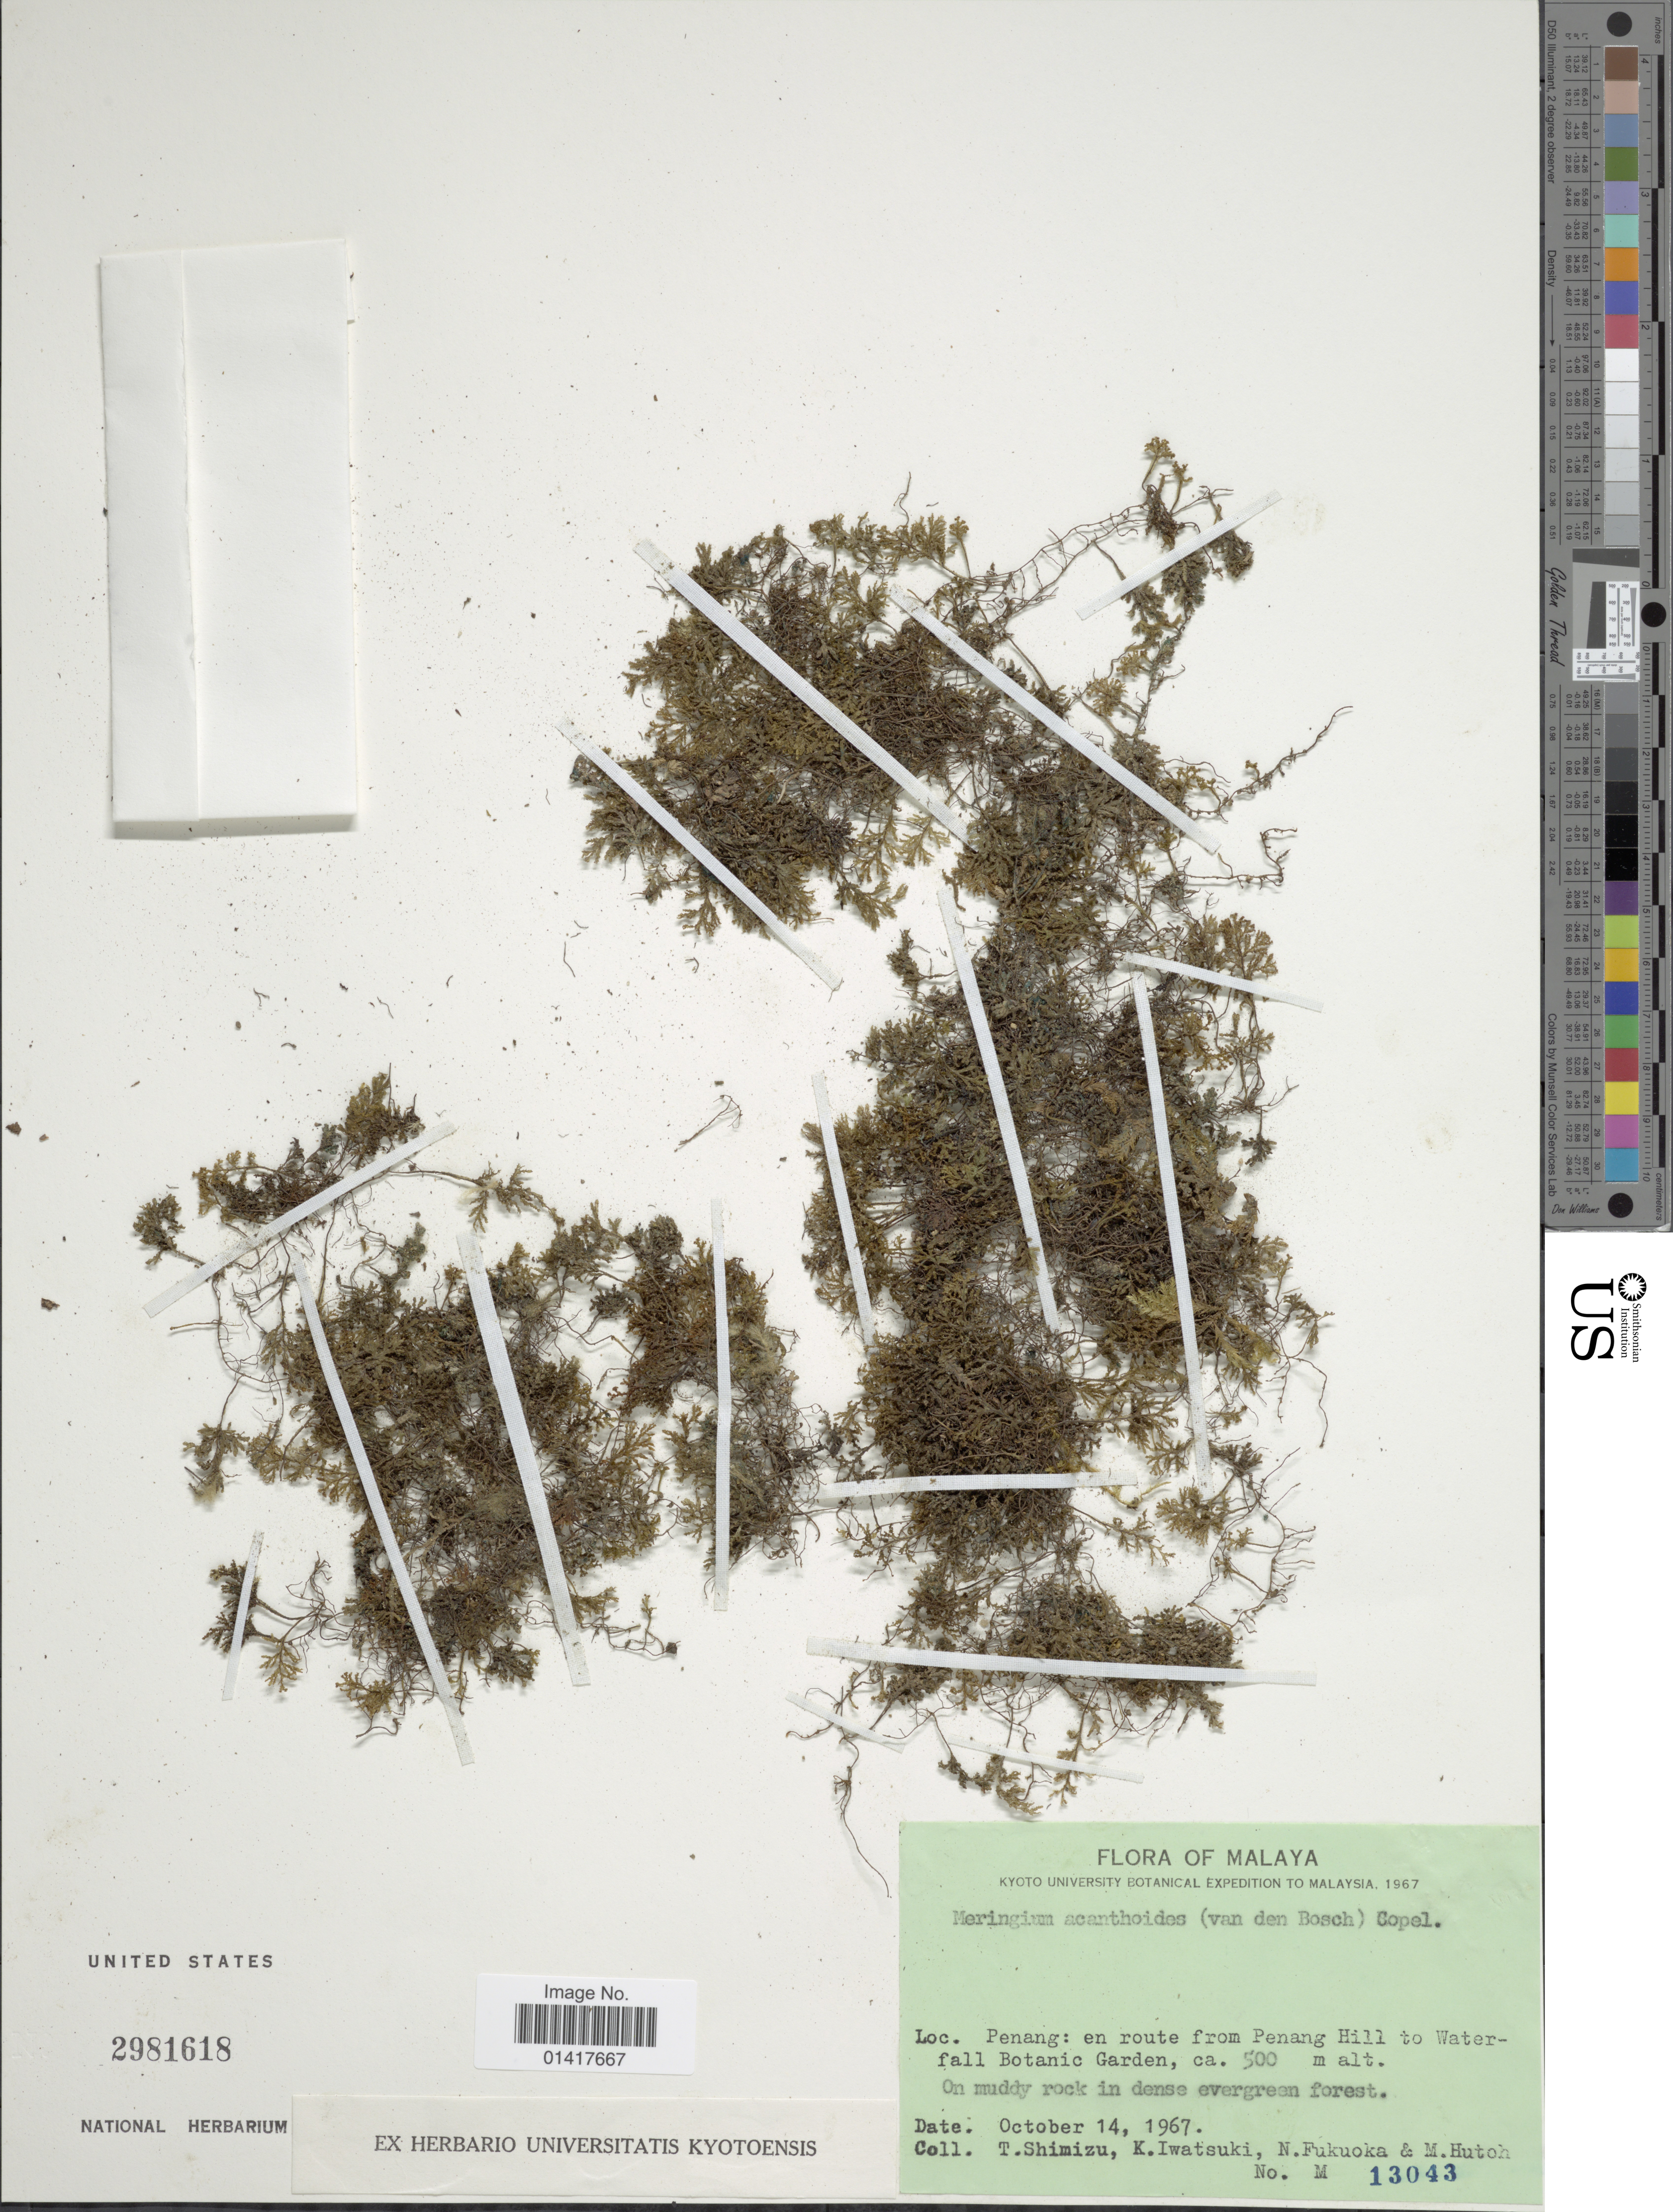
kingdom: Plantae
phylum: Tracheophyta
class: Polypodiopsida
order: Hymenophyllales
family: Hymenophyllaceae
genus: Hymenophyllum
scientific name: Hymenophyllum acanthoides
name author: (Bosch) Rosenst.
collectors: T. Shimizu, K. Iwatsuki, N. Fukuoka & M. Hutoh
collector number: M 13043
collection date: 1967-10-14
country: Malaysia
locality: Penang: en route from Penang Hill to Waterfall Botanic Granden. Malaya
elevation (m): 500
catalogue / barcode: US 2981618